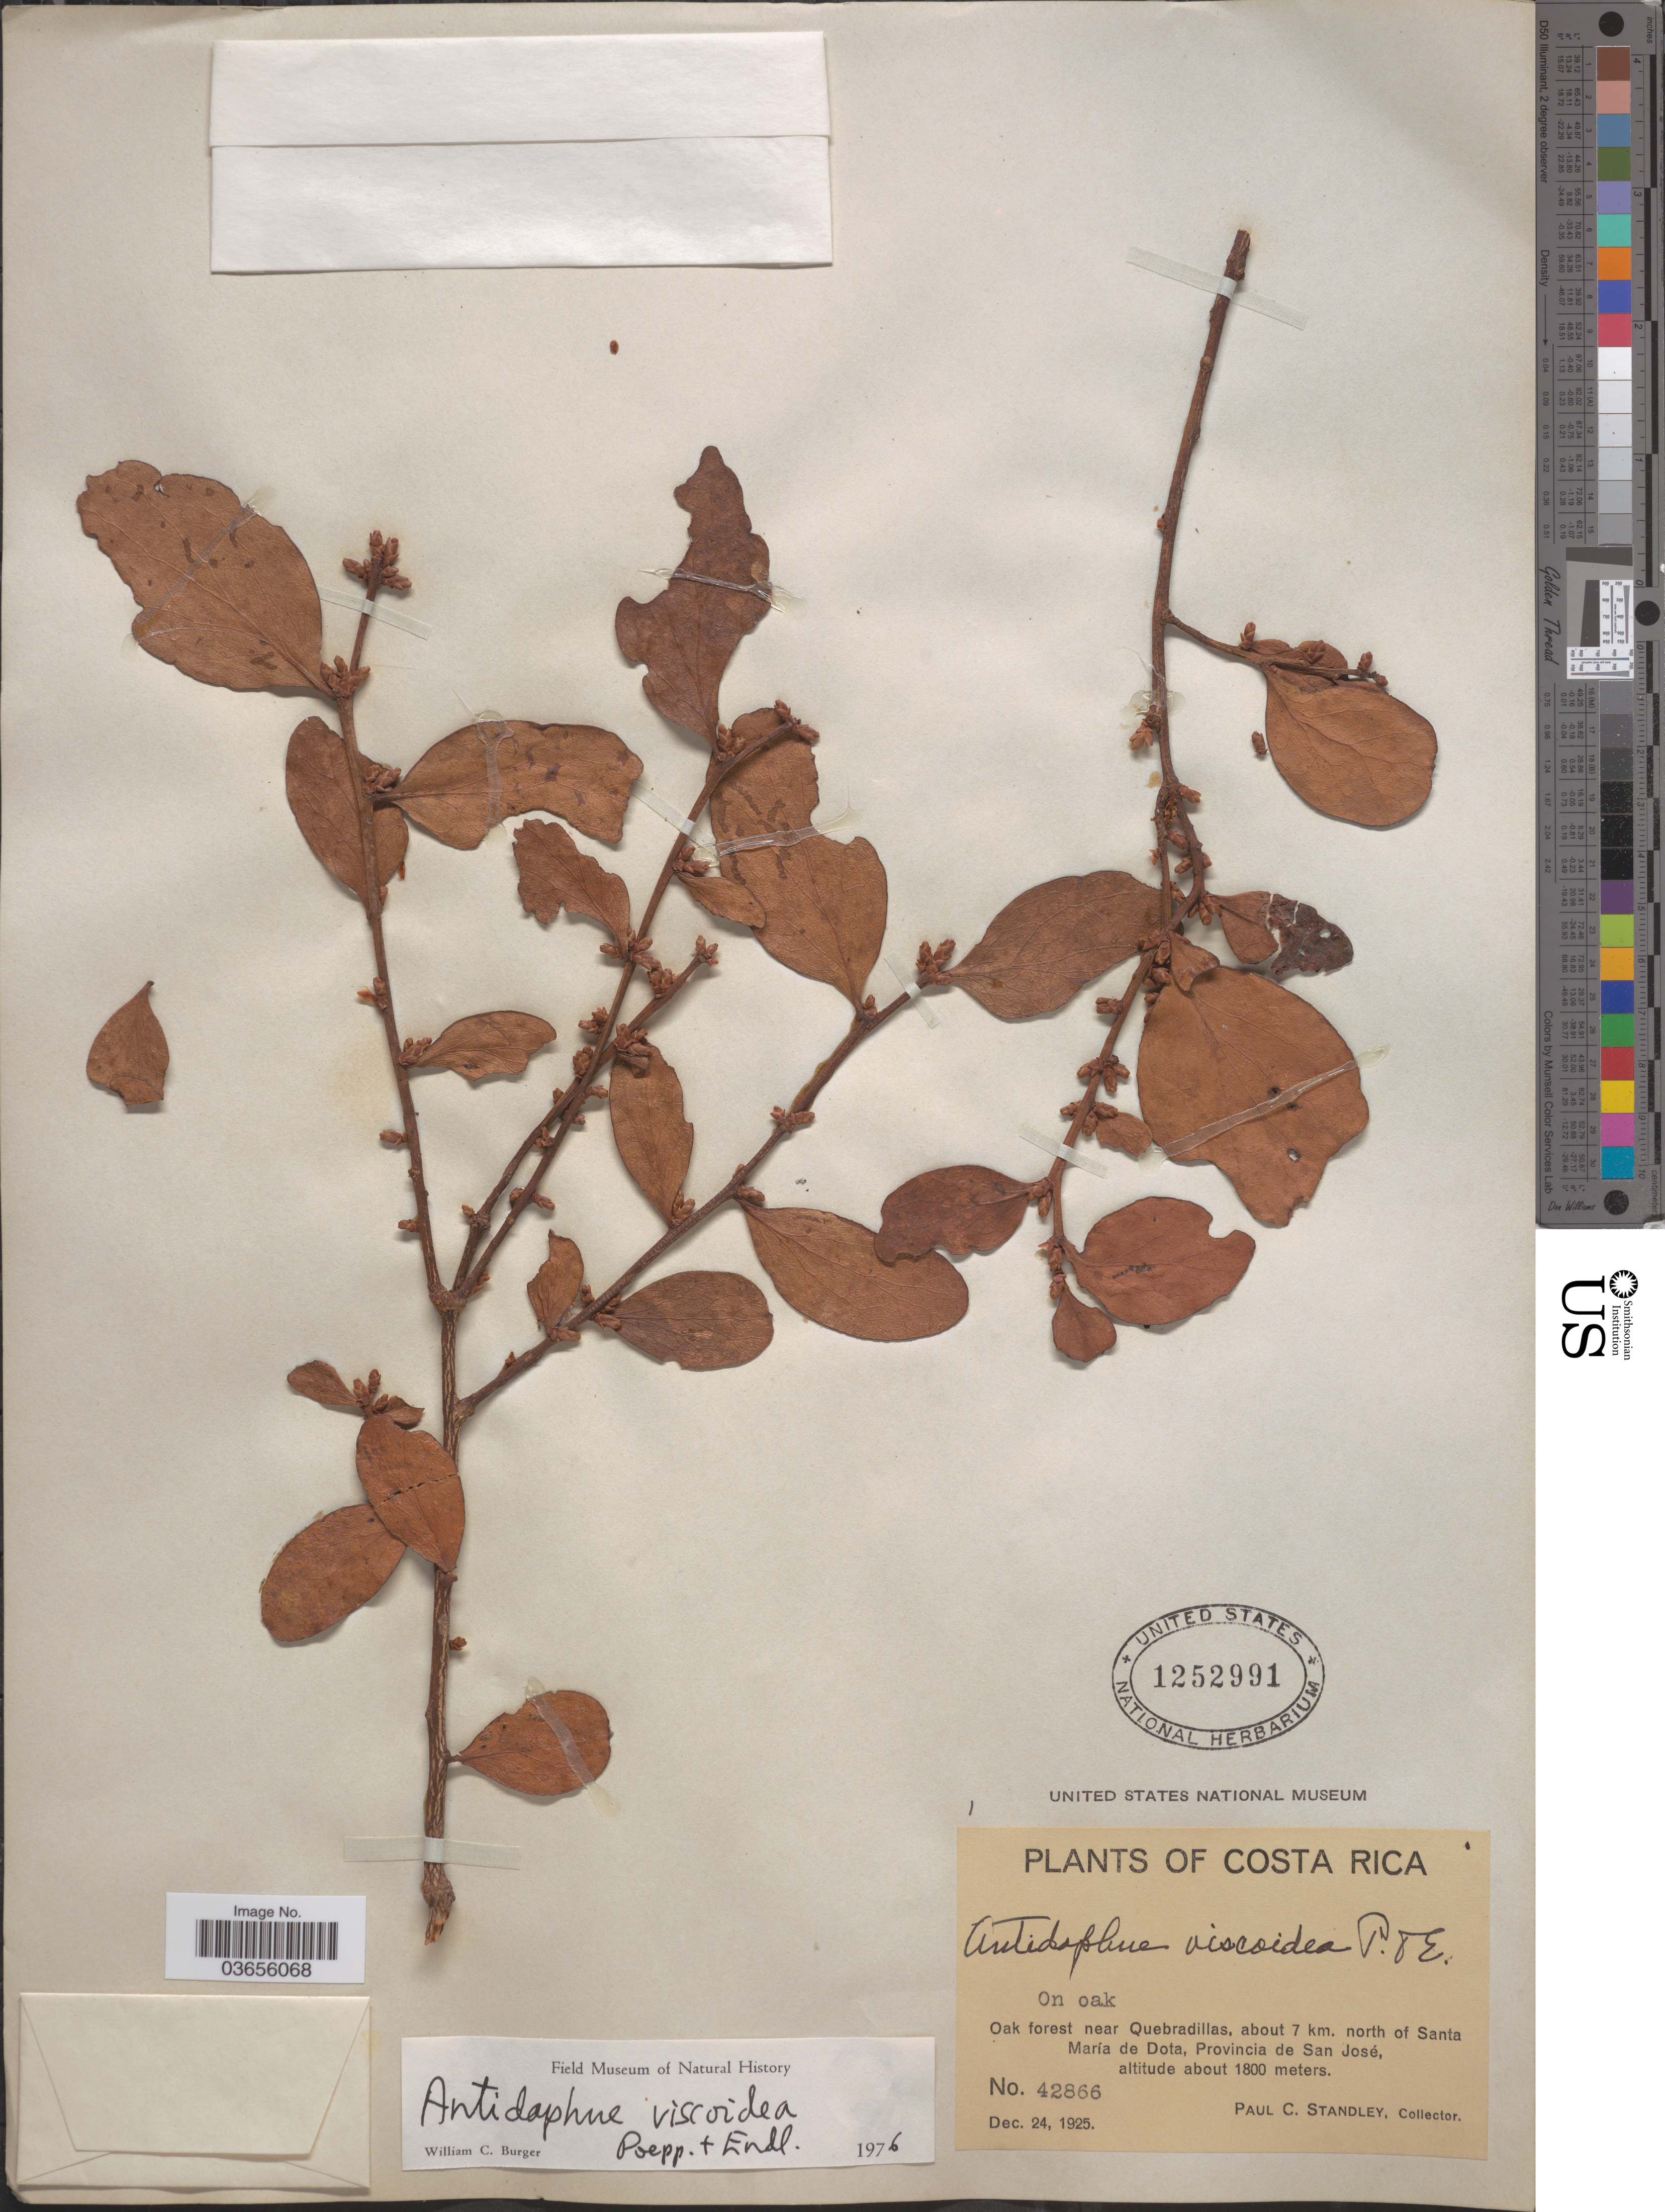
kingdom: Plantae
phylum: Tracheophyta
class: Magnoliopsida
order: Santalales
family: Santalaceae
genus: Antidaphne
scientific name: Antidaphne viscoidea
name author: Poepp. & Endl.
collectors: P. C. Standley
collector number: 42866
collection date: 1925-12-24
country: Costa Rica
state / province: San José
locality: Oak forest near Quebradillas, about 7 km. north of Santa María de Dota.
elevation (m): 1800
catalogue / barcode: US 1252991